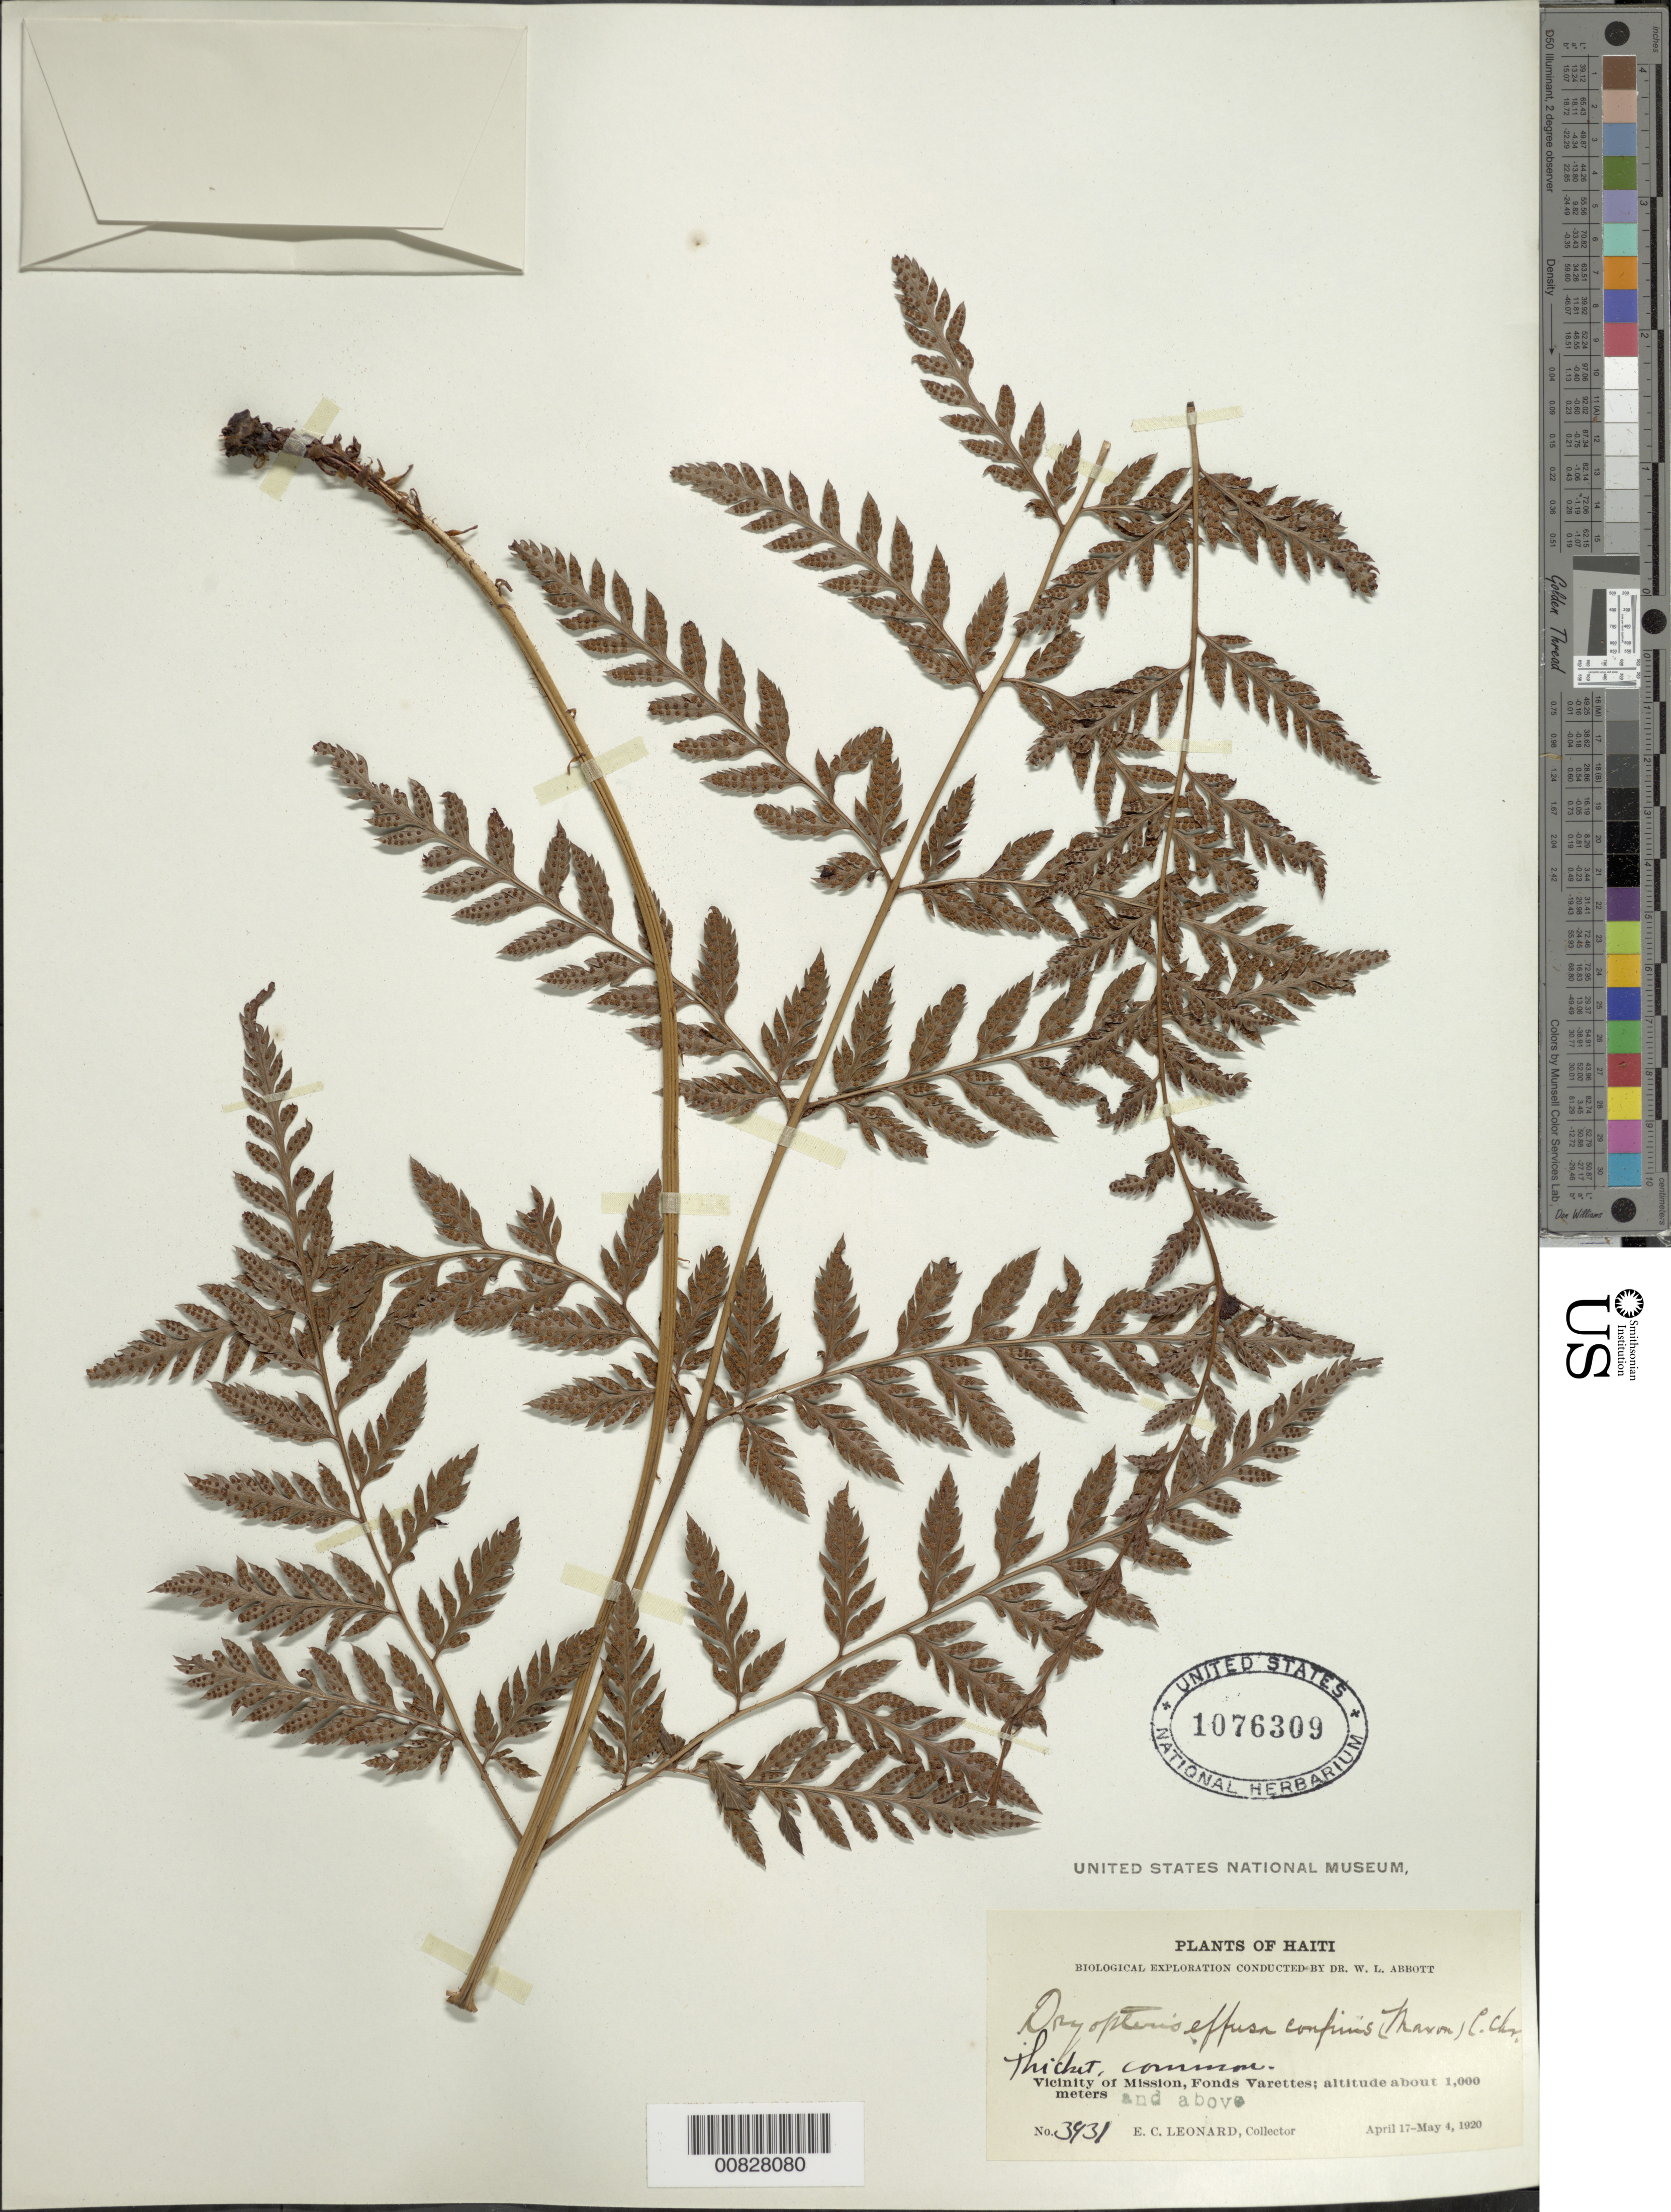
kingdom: Plantae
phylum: Tracheophyta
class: Polypodiopsida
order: Polypodiales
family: Dryopteridaceae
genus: Parapolystichum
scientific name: Parapolystichum confine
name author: (Maxon ex C. Chr.) Labiak et al.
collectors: E. C. Leonard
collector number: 3931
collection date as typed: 17 Apr 1920 to 04 May 1920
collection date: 1920-04-17/1920-05-04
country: Haiti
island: Hispaniola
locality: Fonds Varettes, vicinity Mission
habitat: Thicket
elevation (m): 1000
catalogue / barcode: US 1076309